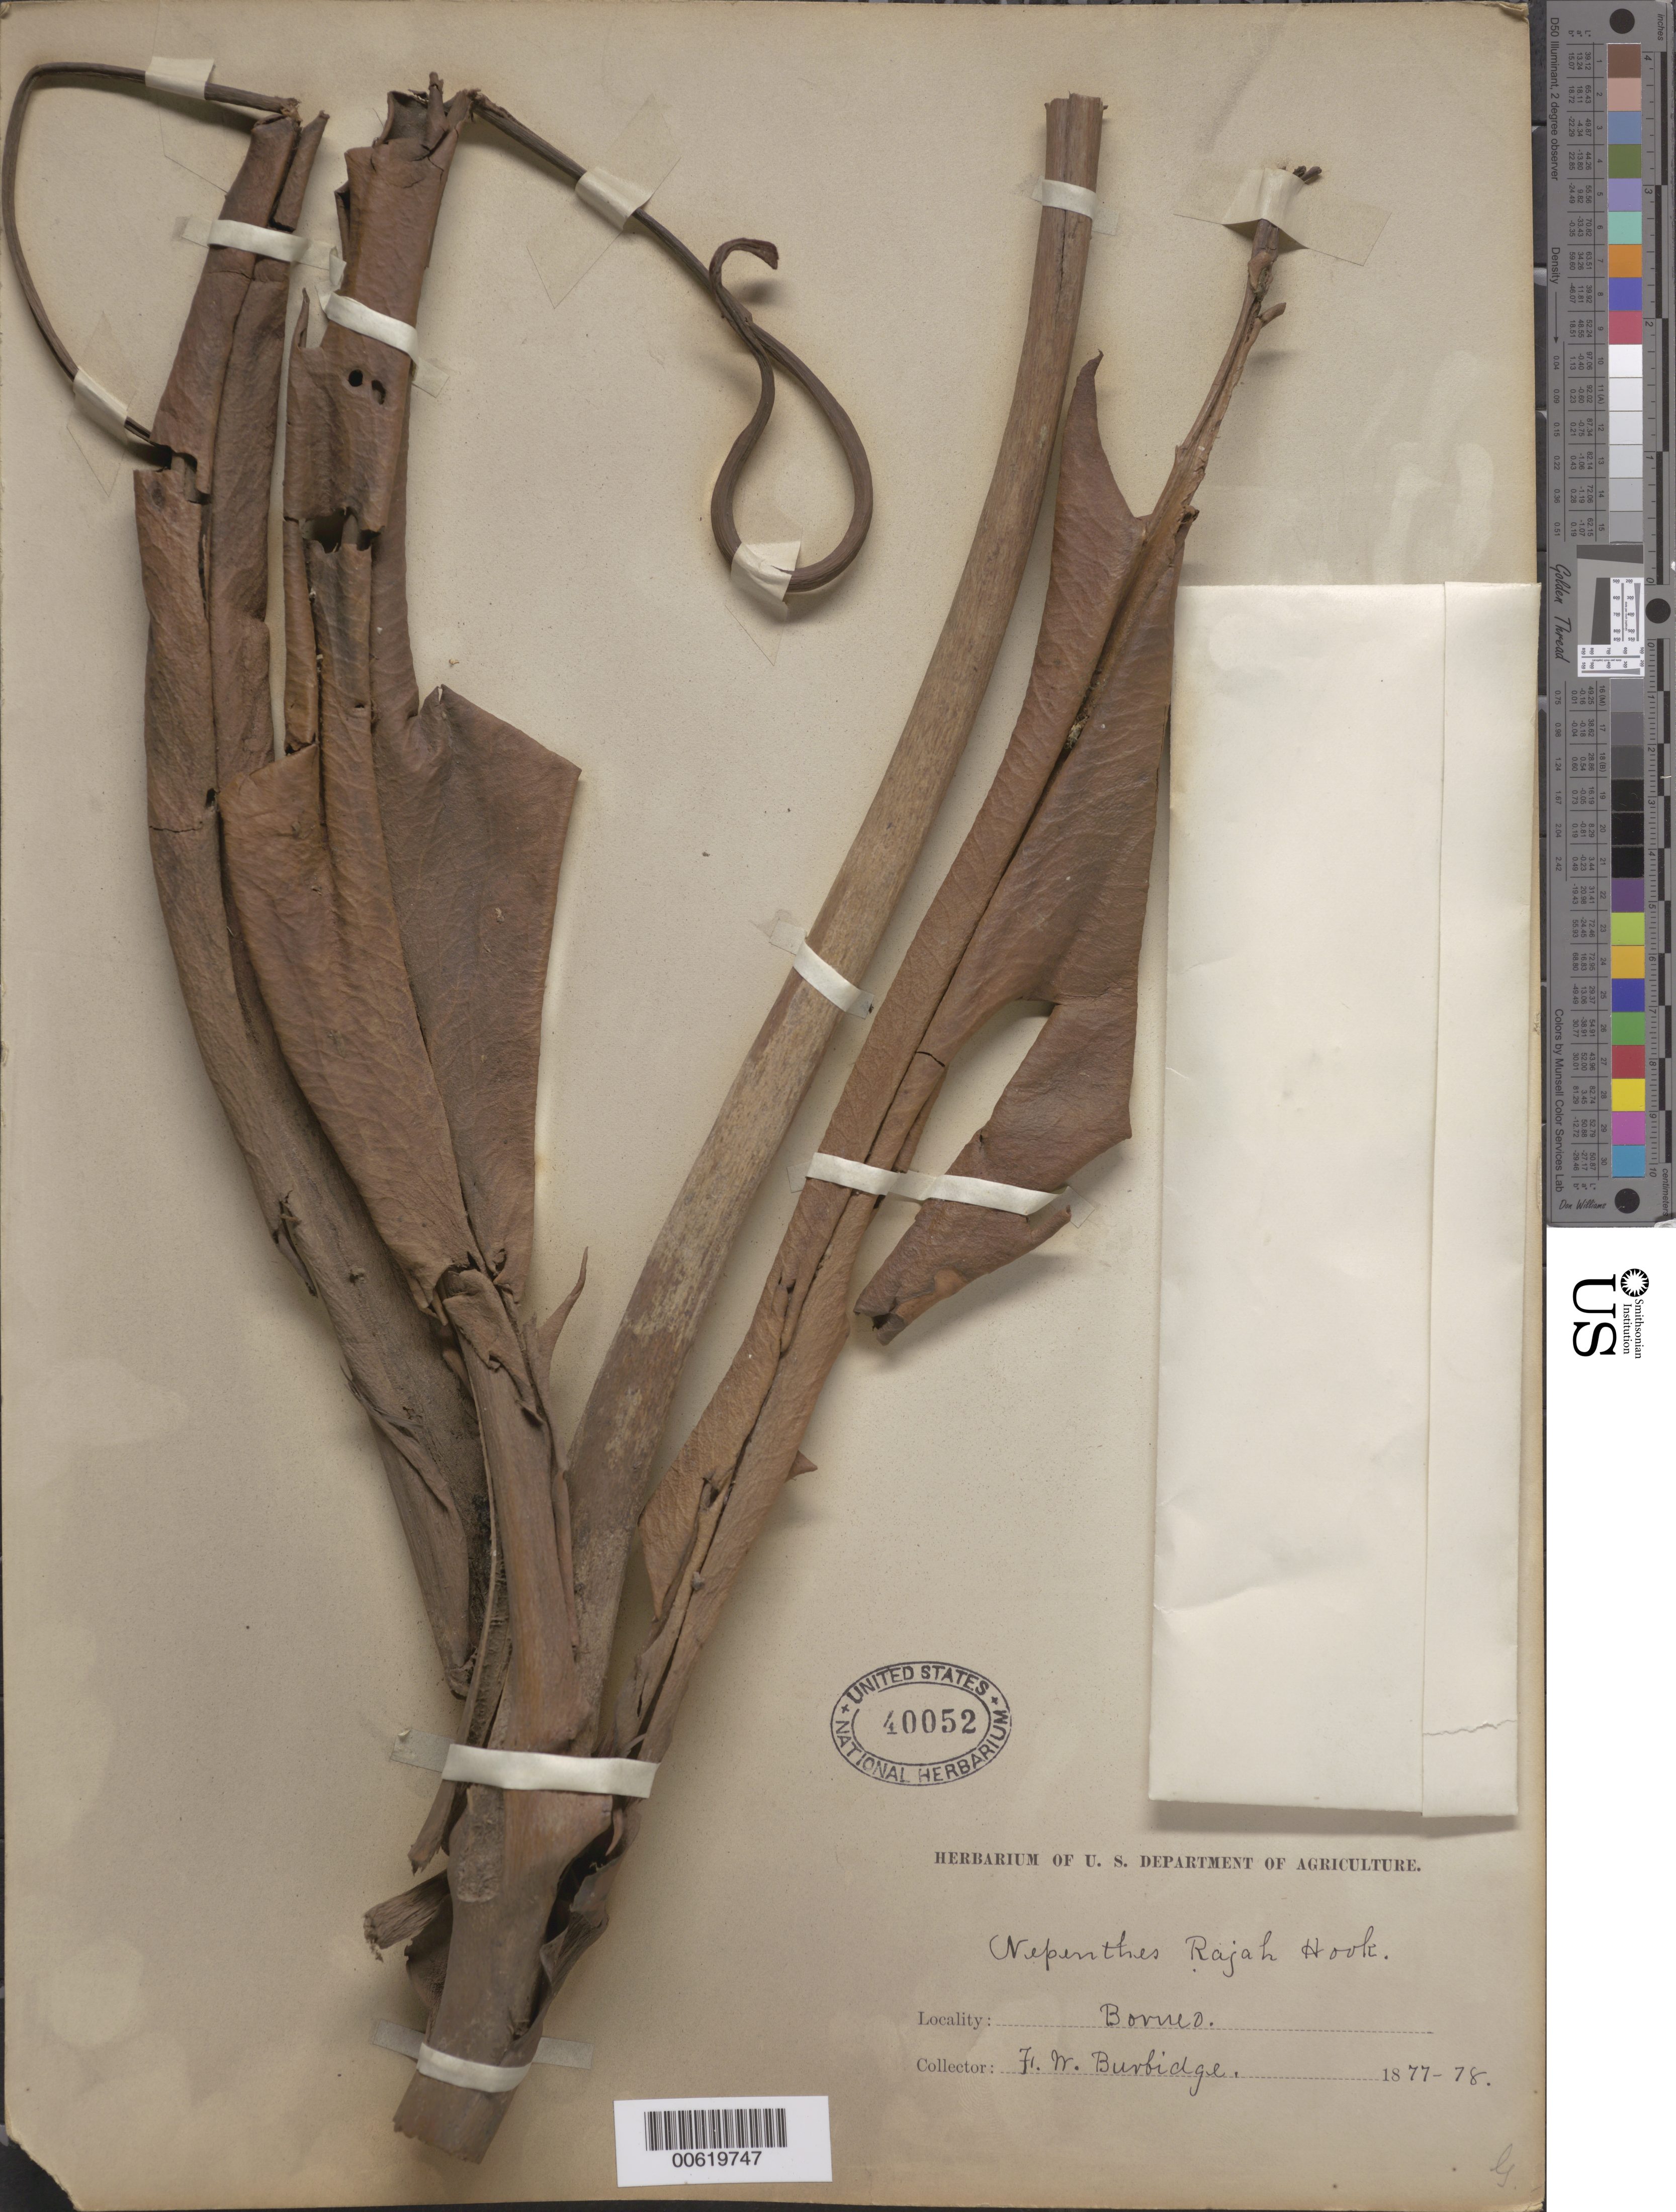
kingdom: Plantae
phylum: Tracheophyta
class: Magnoliopsida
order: Caryophyllales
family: Nepenthaceae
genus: Nepenthes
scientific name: Nepenthes rajah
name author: Hook. f.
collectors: F. Burbidge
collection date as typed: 1877 to -- --- 1878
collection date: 1877/1878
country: Malaysia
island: Borneo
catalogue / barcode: US 40052